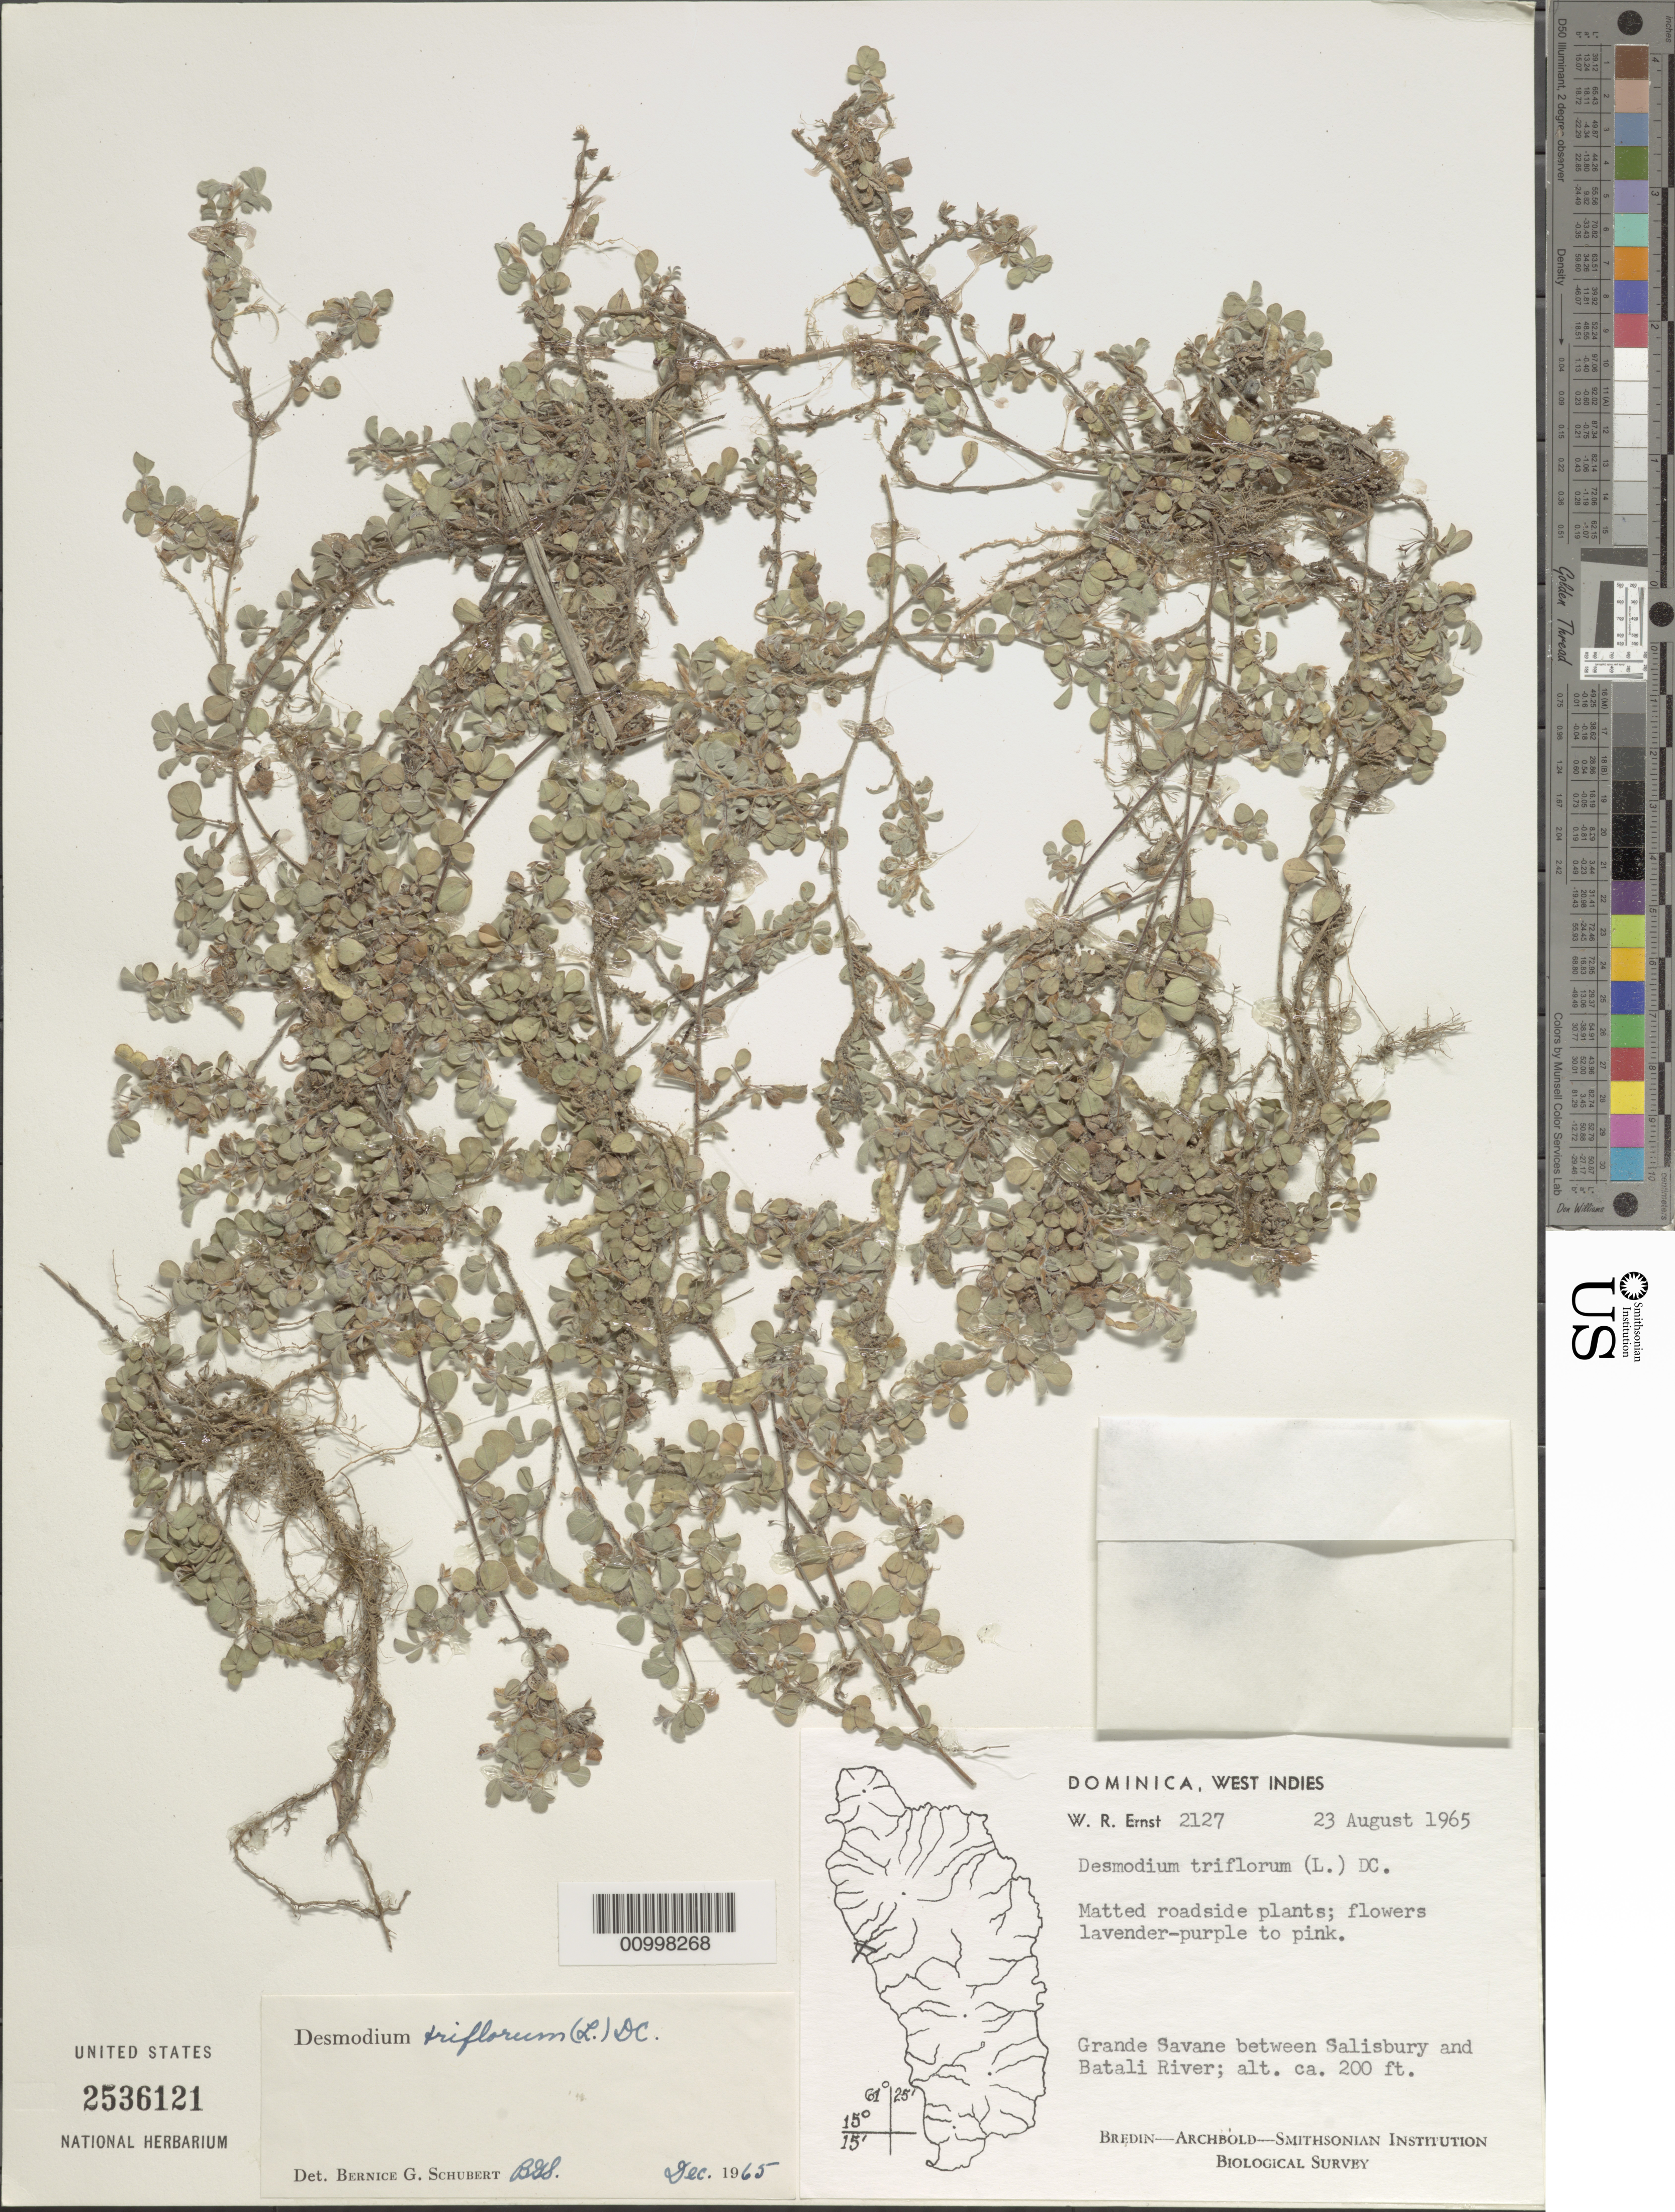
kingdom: Plantae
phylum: Tracheophyta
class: Magnoliopsida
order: Fabales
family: Fabaceae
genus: Grona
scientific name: Grona triflora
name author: (L.) H. Ohashi & K. Ohashi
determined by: Strong, Mark T., (BOT), Smithsonian Institution - National Museum of Natural History (UNITED STATES)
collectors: W. R. Ernst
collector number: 2127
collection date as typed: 23 Aug 1965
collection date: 1965-08-23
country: Dominica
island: Dominica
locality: Grande Savane between Salisbury and Batali River.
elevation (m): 61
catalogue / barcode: US 2536121